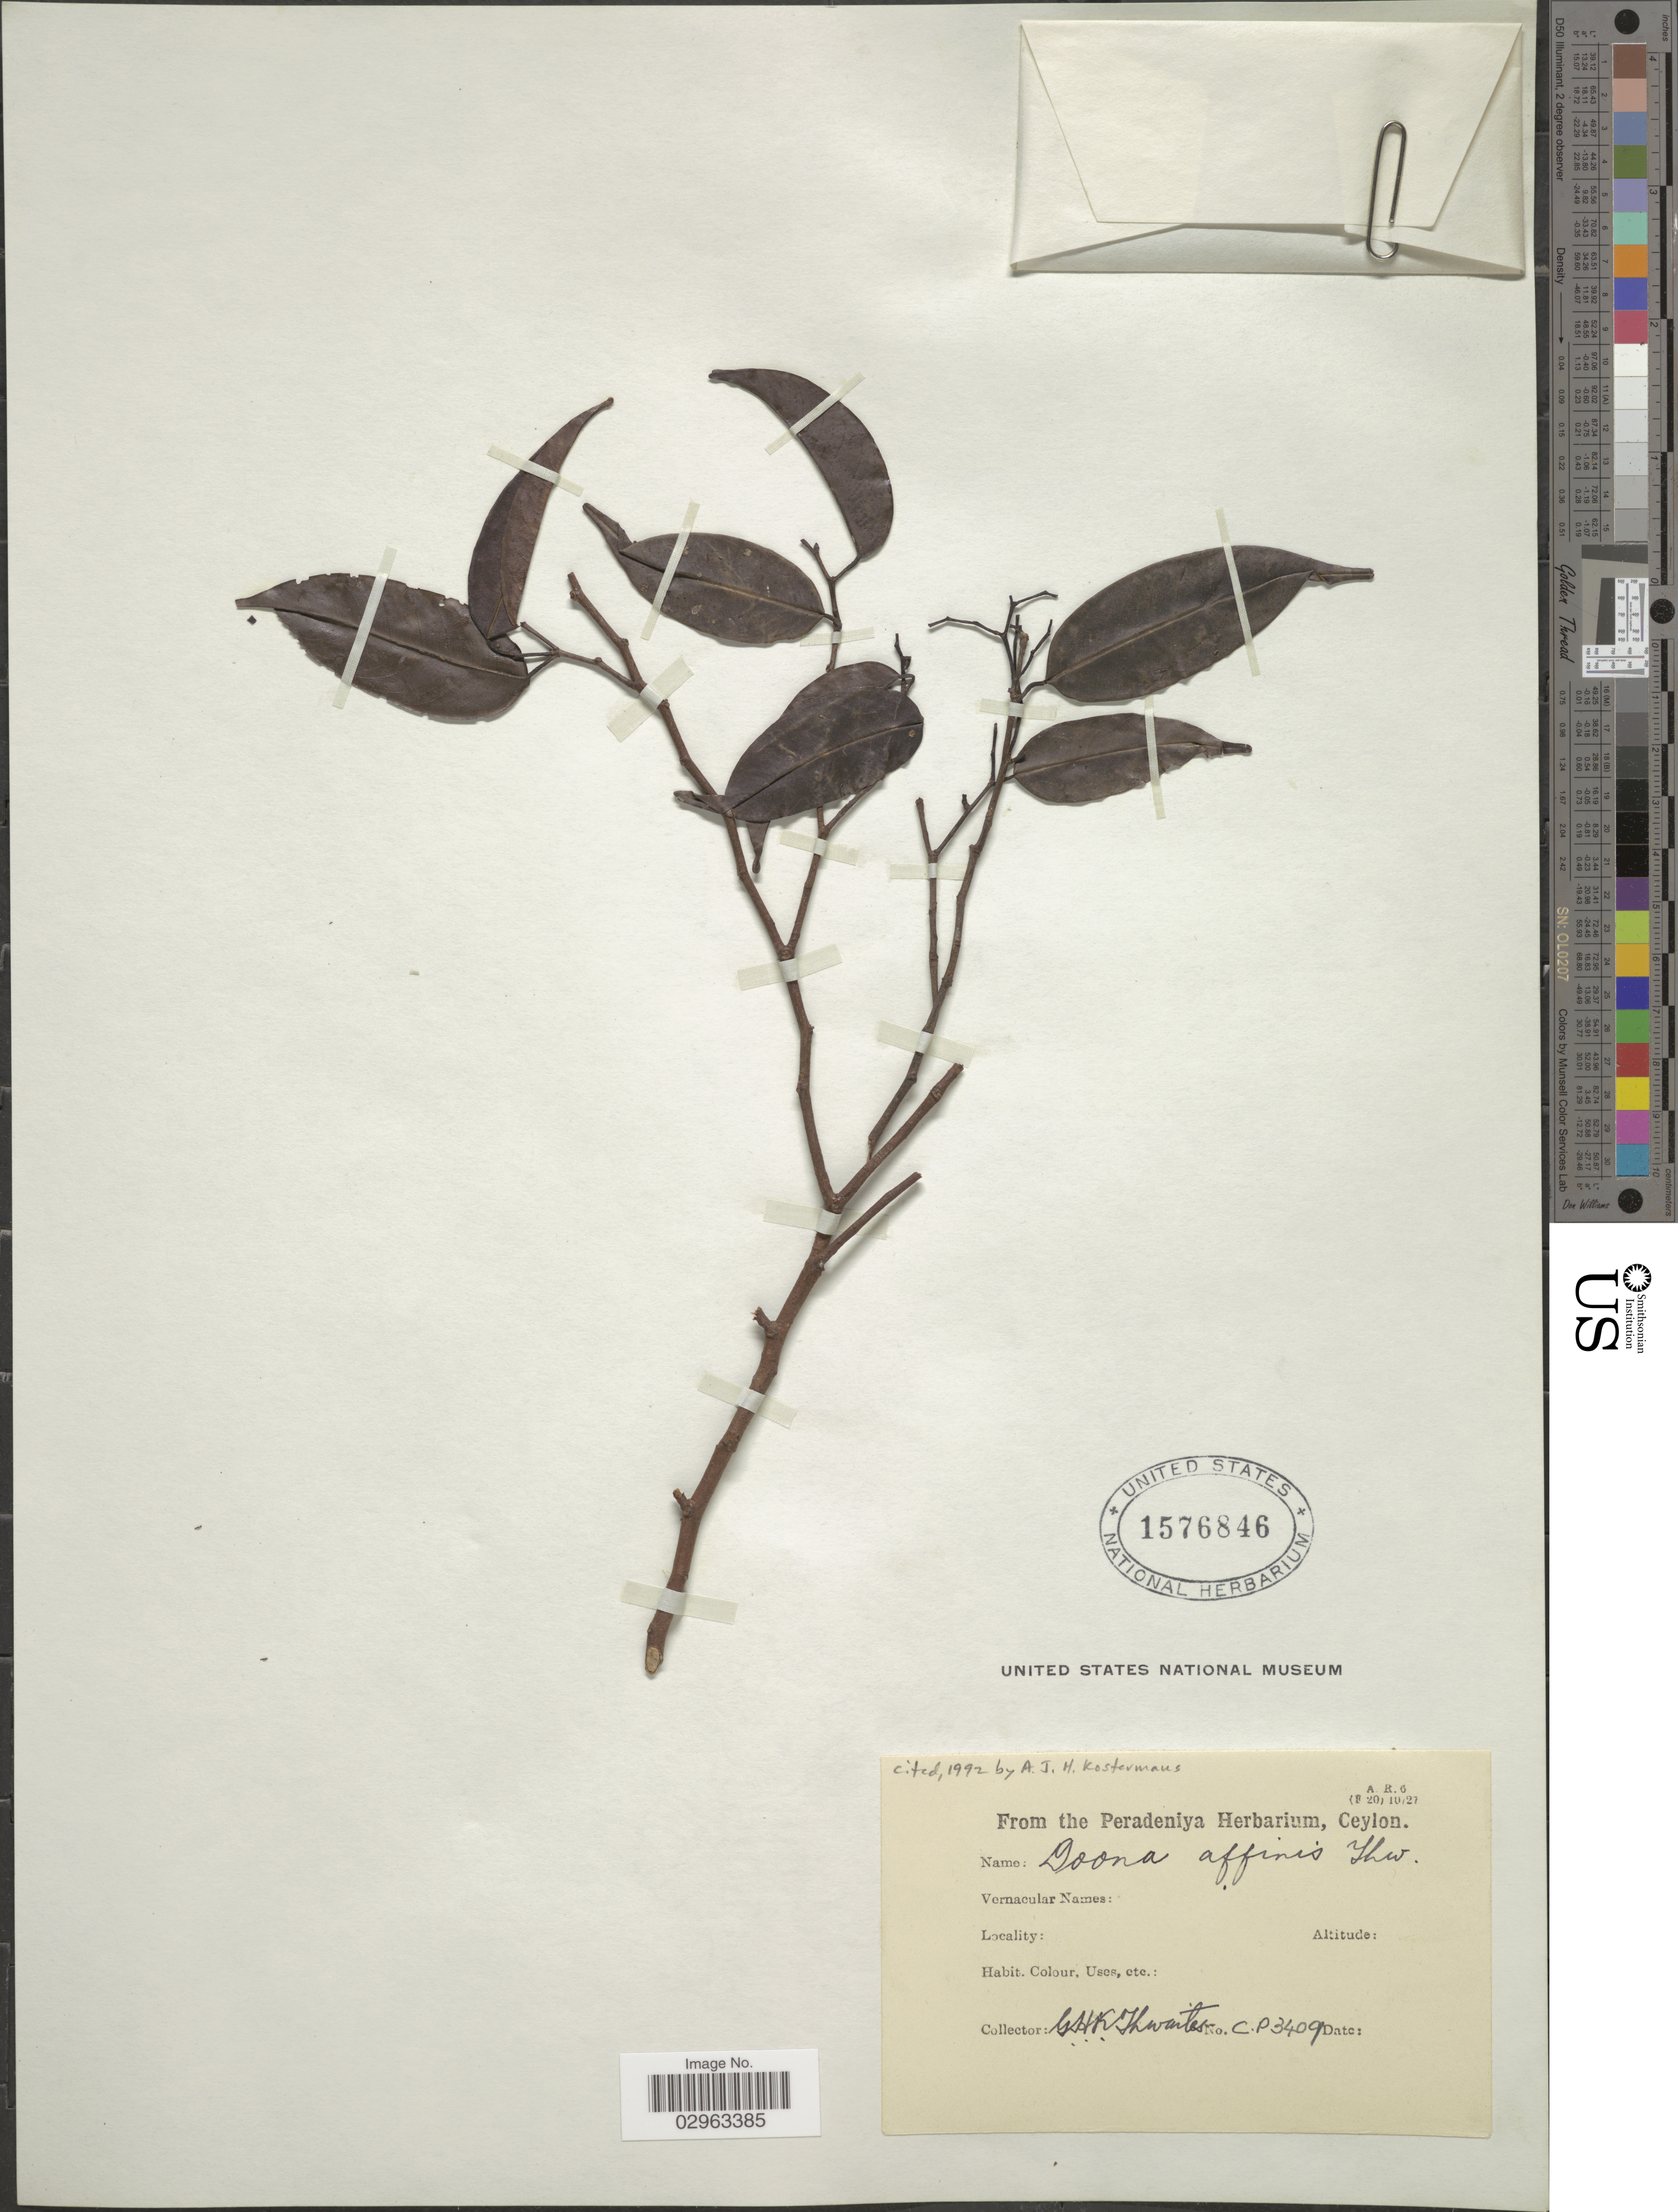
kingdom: Plantae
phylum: Tracheophyta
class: Magnoliopsida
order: Malvales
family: Dipterocarpaceae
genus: Doona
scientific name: Doona affinis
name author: Thwaites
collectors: G. H. K. Thwaites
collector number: CP3409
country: Sri Lanka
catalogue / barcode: US 1576846